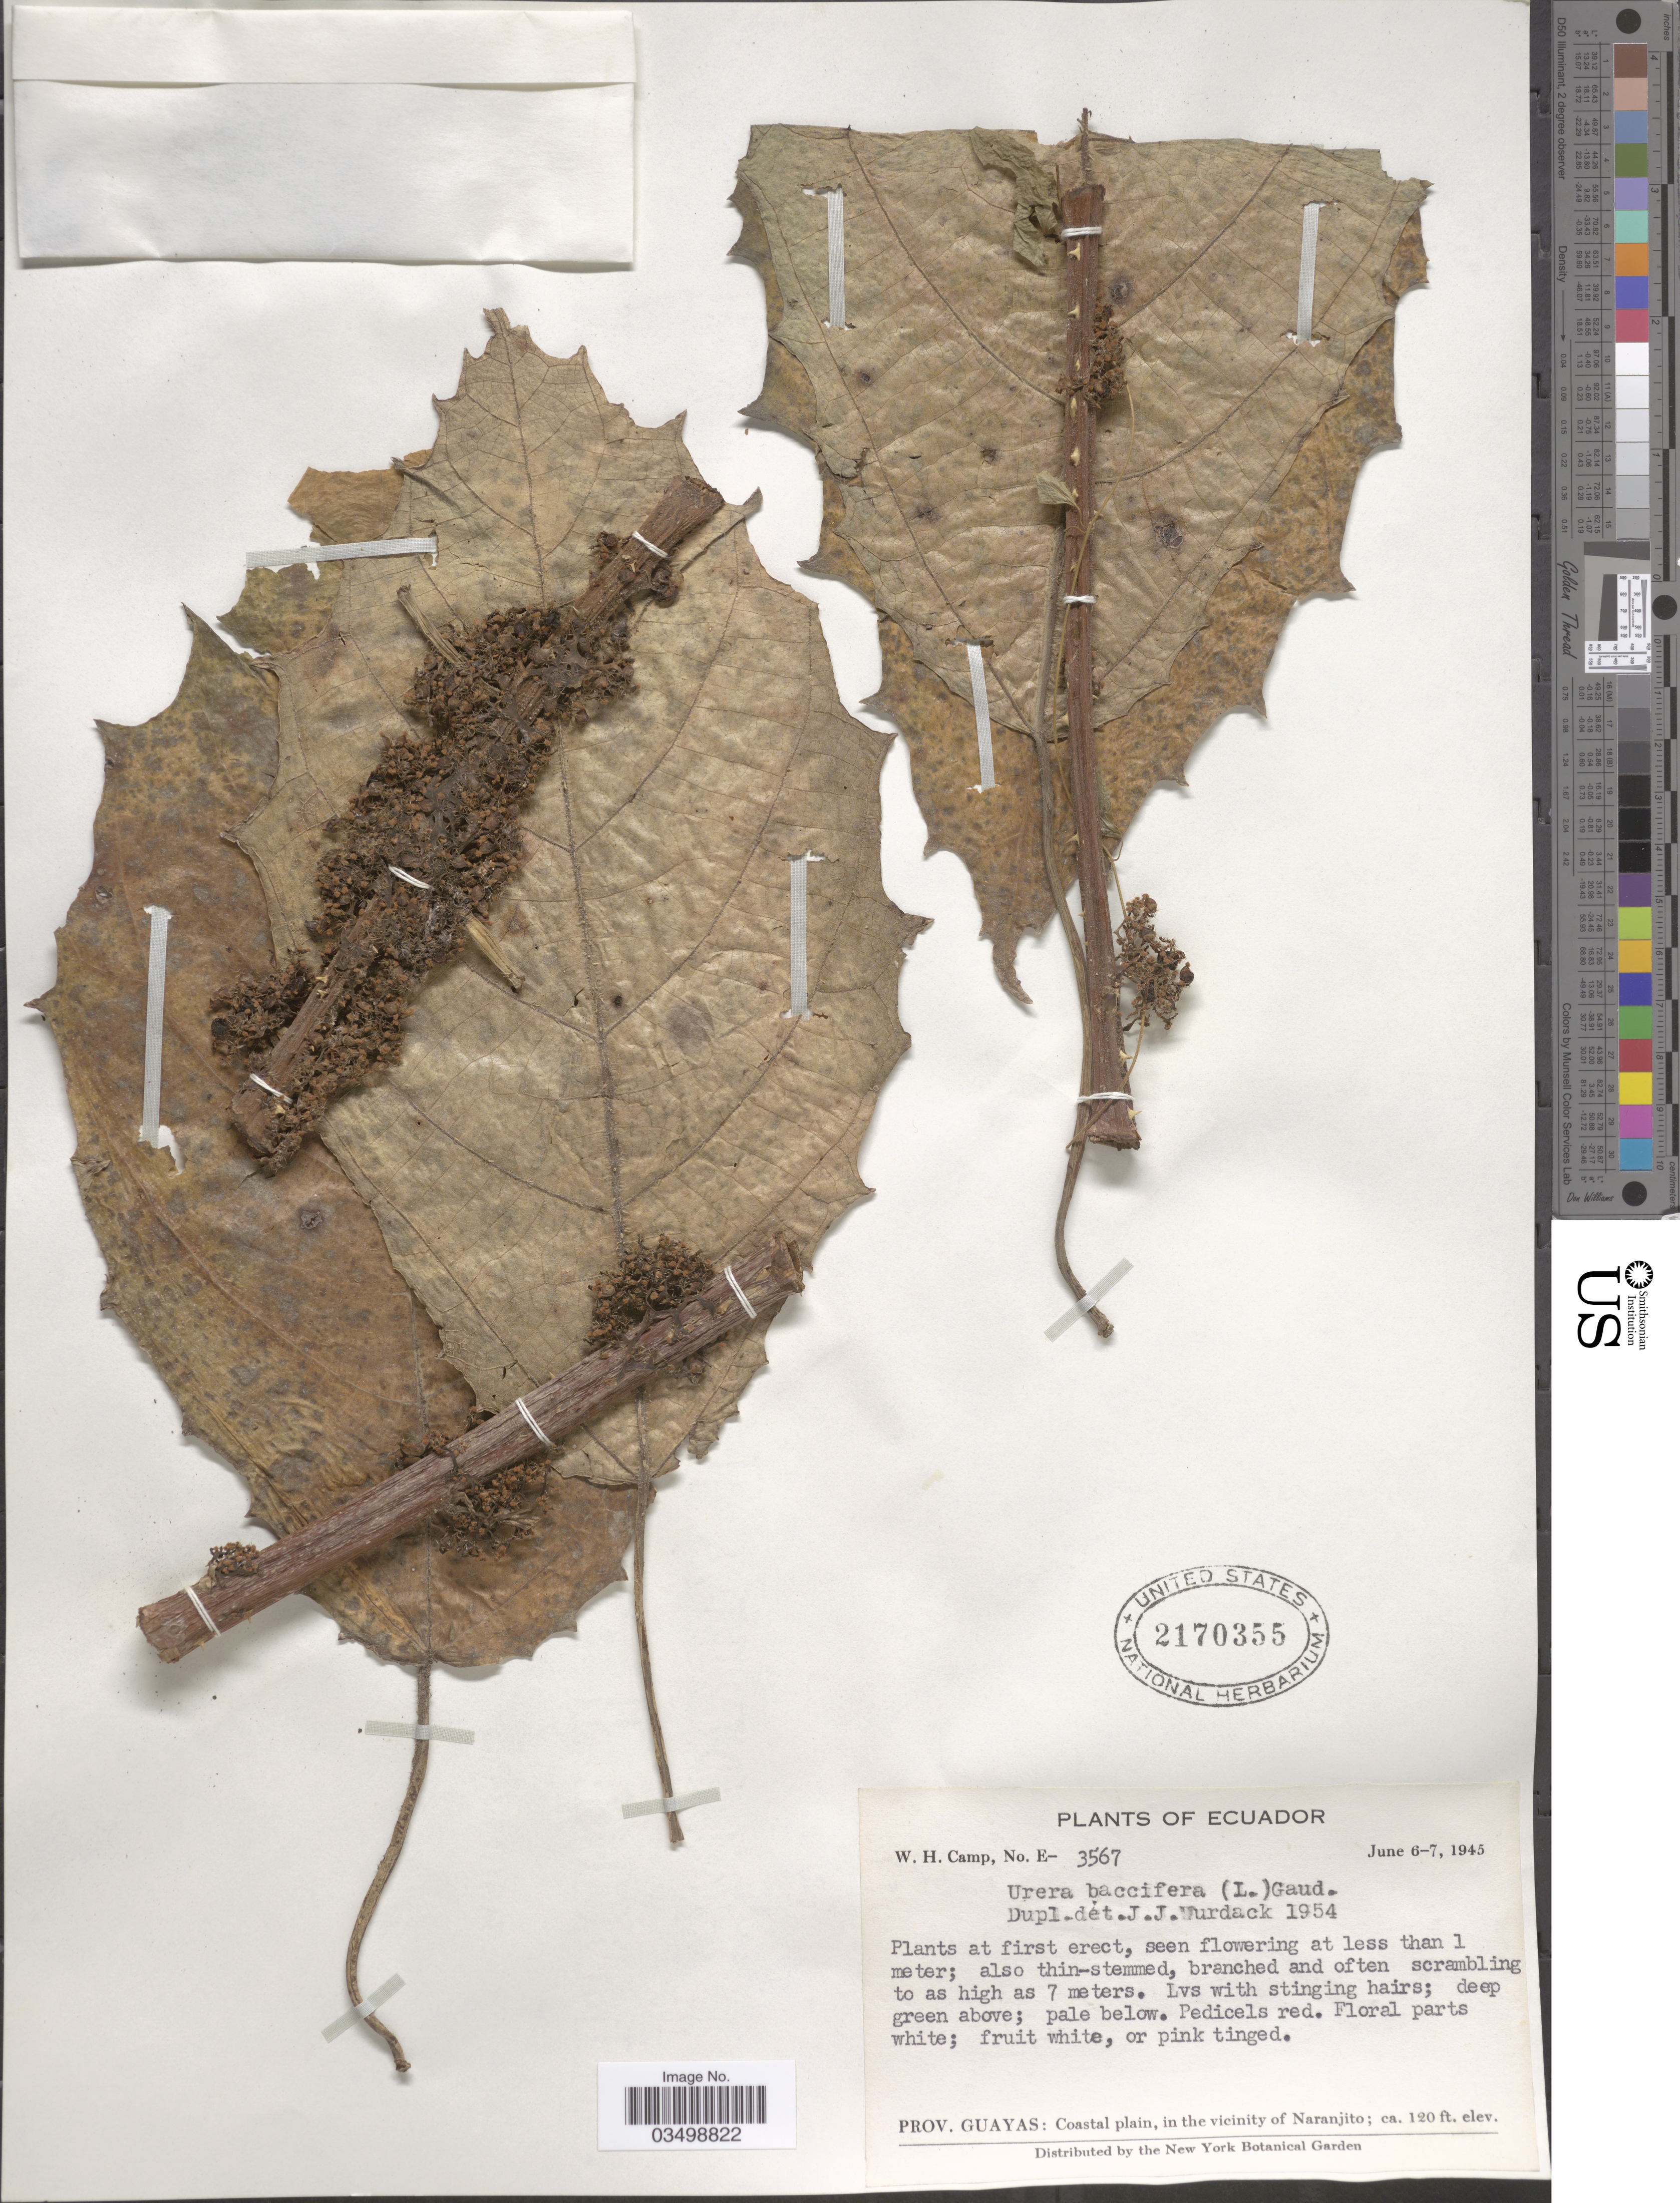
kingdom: Plantae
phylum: Tracheophyta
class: Magnoliopsida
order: Rosales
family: Urticaceae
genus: Urera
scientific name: Urera baccifera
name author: (L.) Gaudich. ex Wedd.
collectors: W. H. Camp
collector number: E-3567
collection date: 1945-06-06/1945-06-07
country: Ecuador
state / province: Guayas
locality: Coastal plain, in the vicinity of Naranjito.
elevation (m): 37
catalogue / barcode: US 2170355